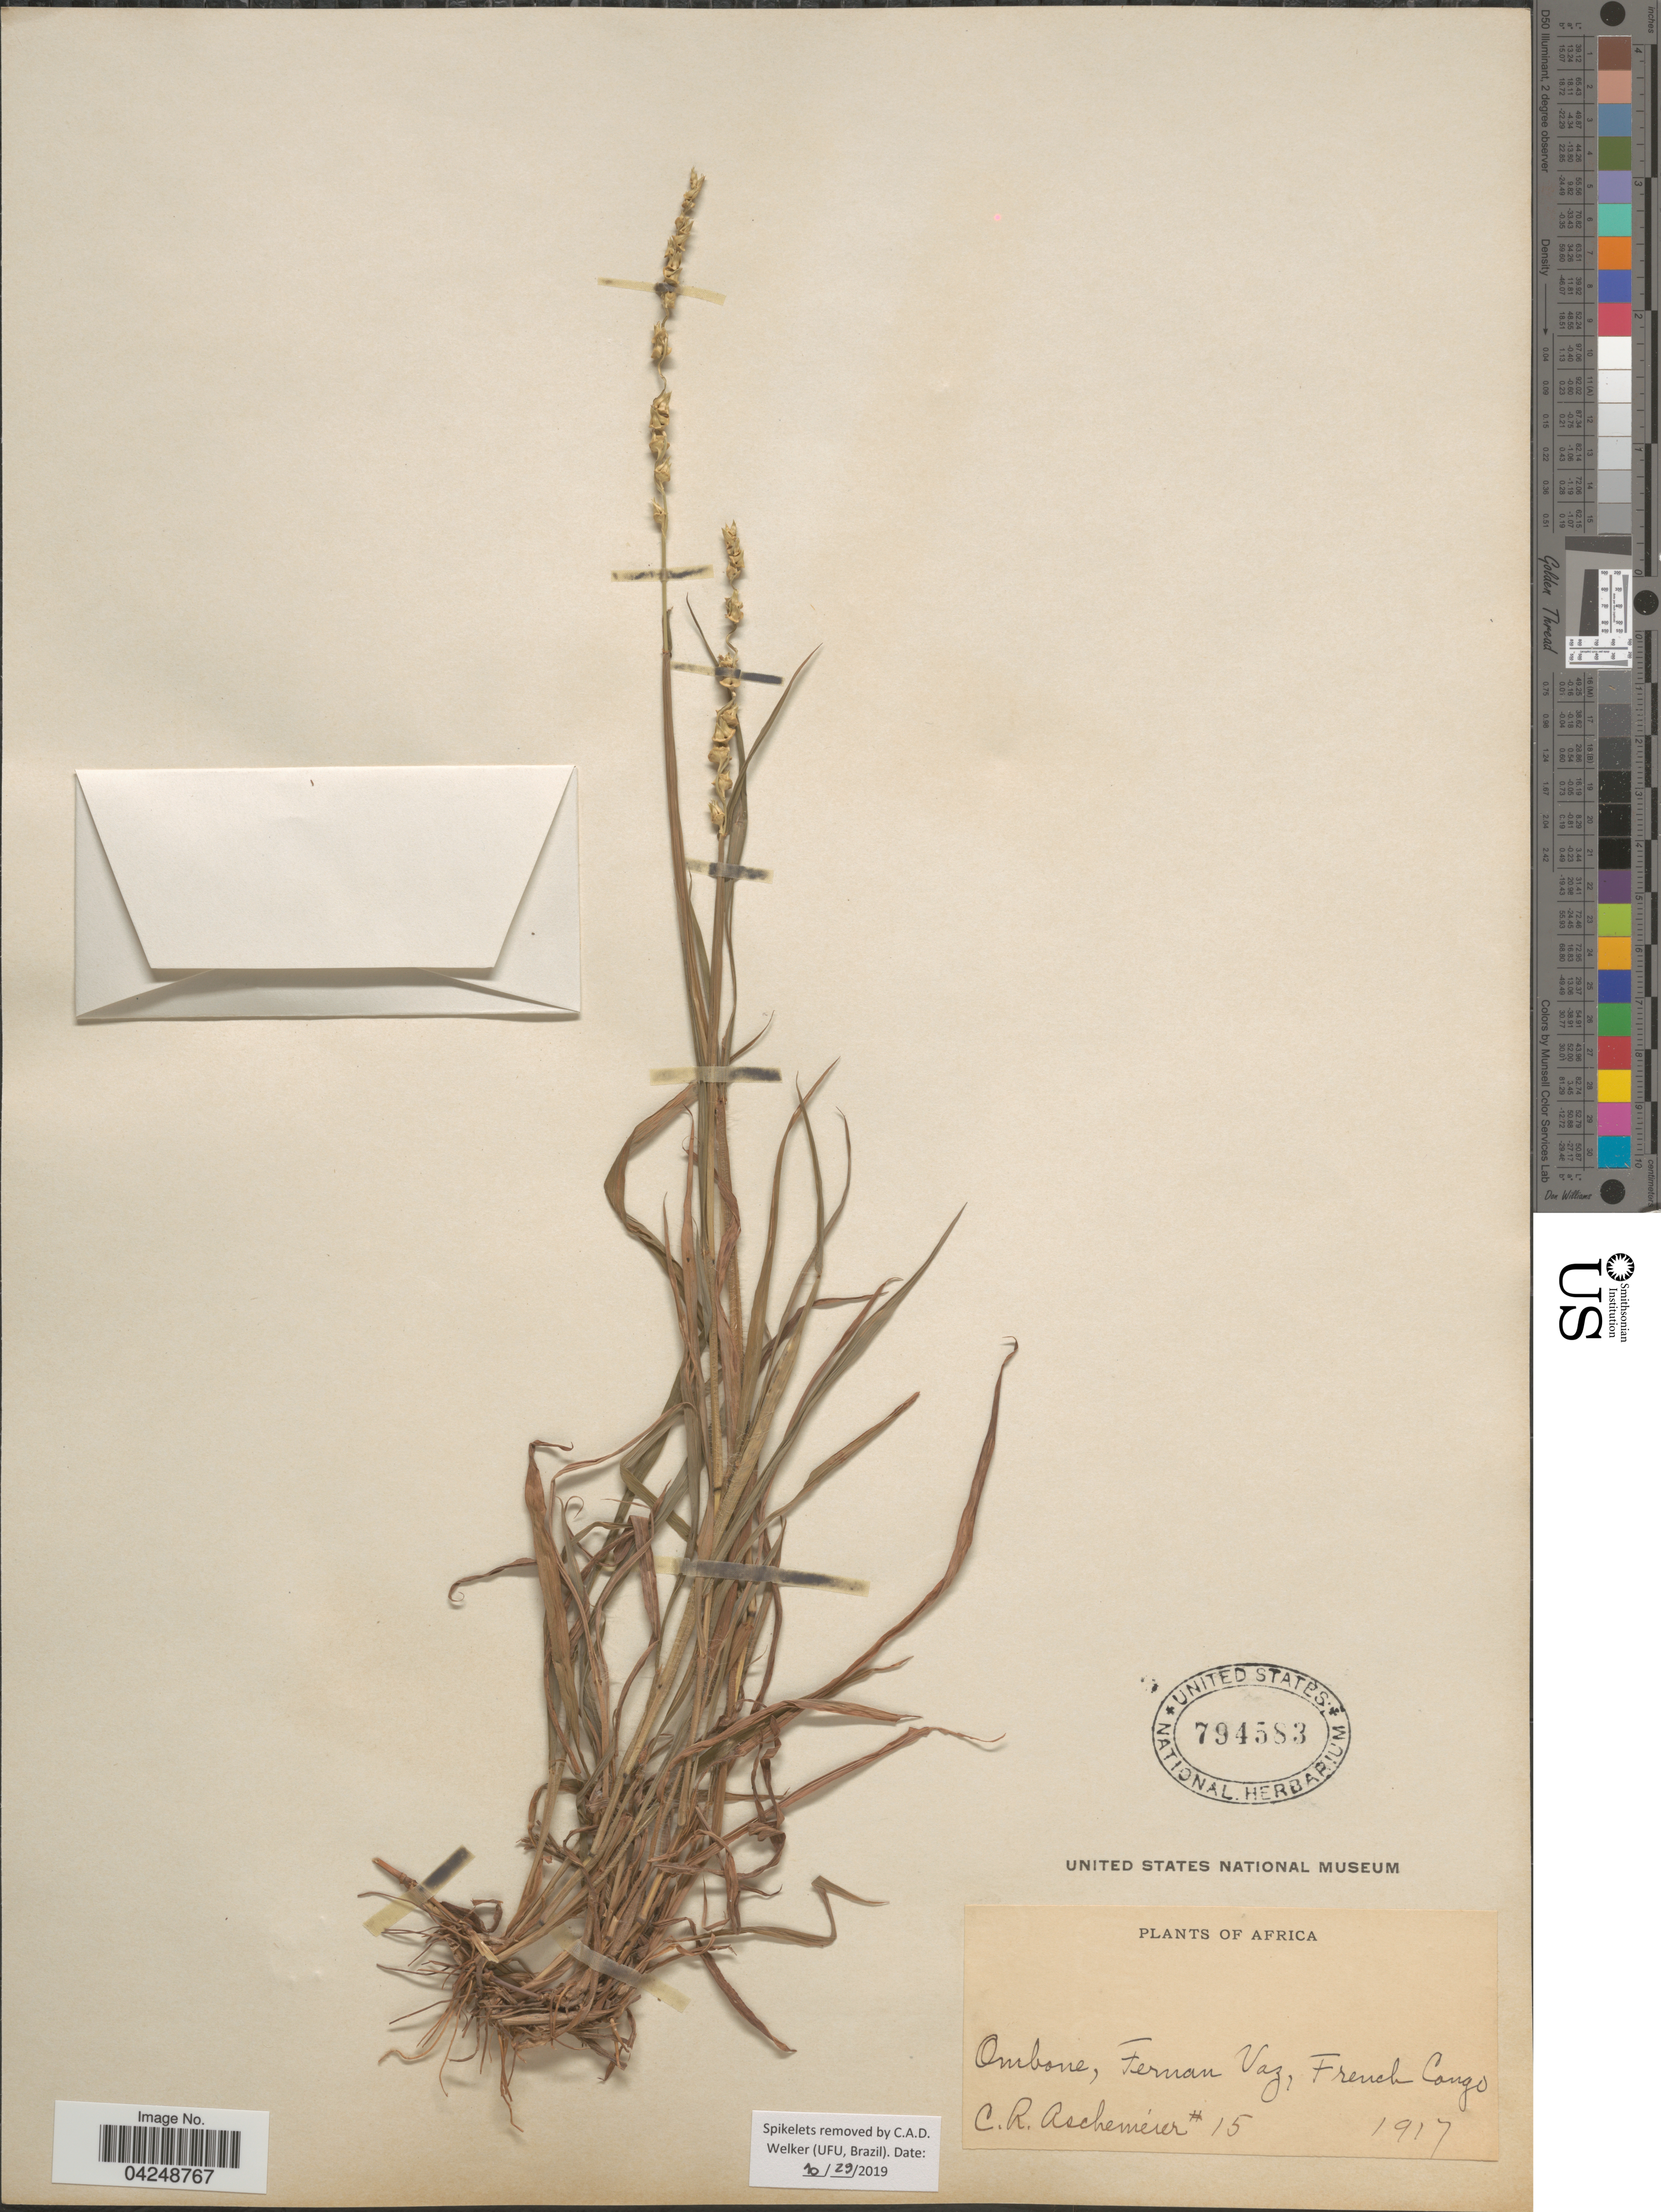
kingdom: Plantae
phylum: Tracheophyta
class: Liliopsida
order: Poales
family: Poaceae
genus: Anthephora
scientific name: Anthephora cristata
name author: (Döll) De Wild. & Durand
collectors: C. Aschemeier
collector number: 15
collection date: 1917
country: Congo, Republic of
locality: Ombone, Fernan Vaz, French Congo.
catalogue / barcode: US 794583